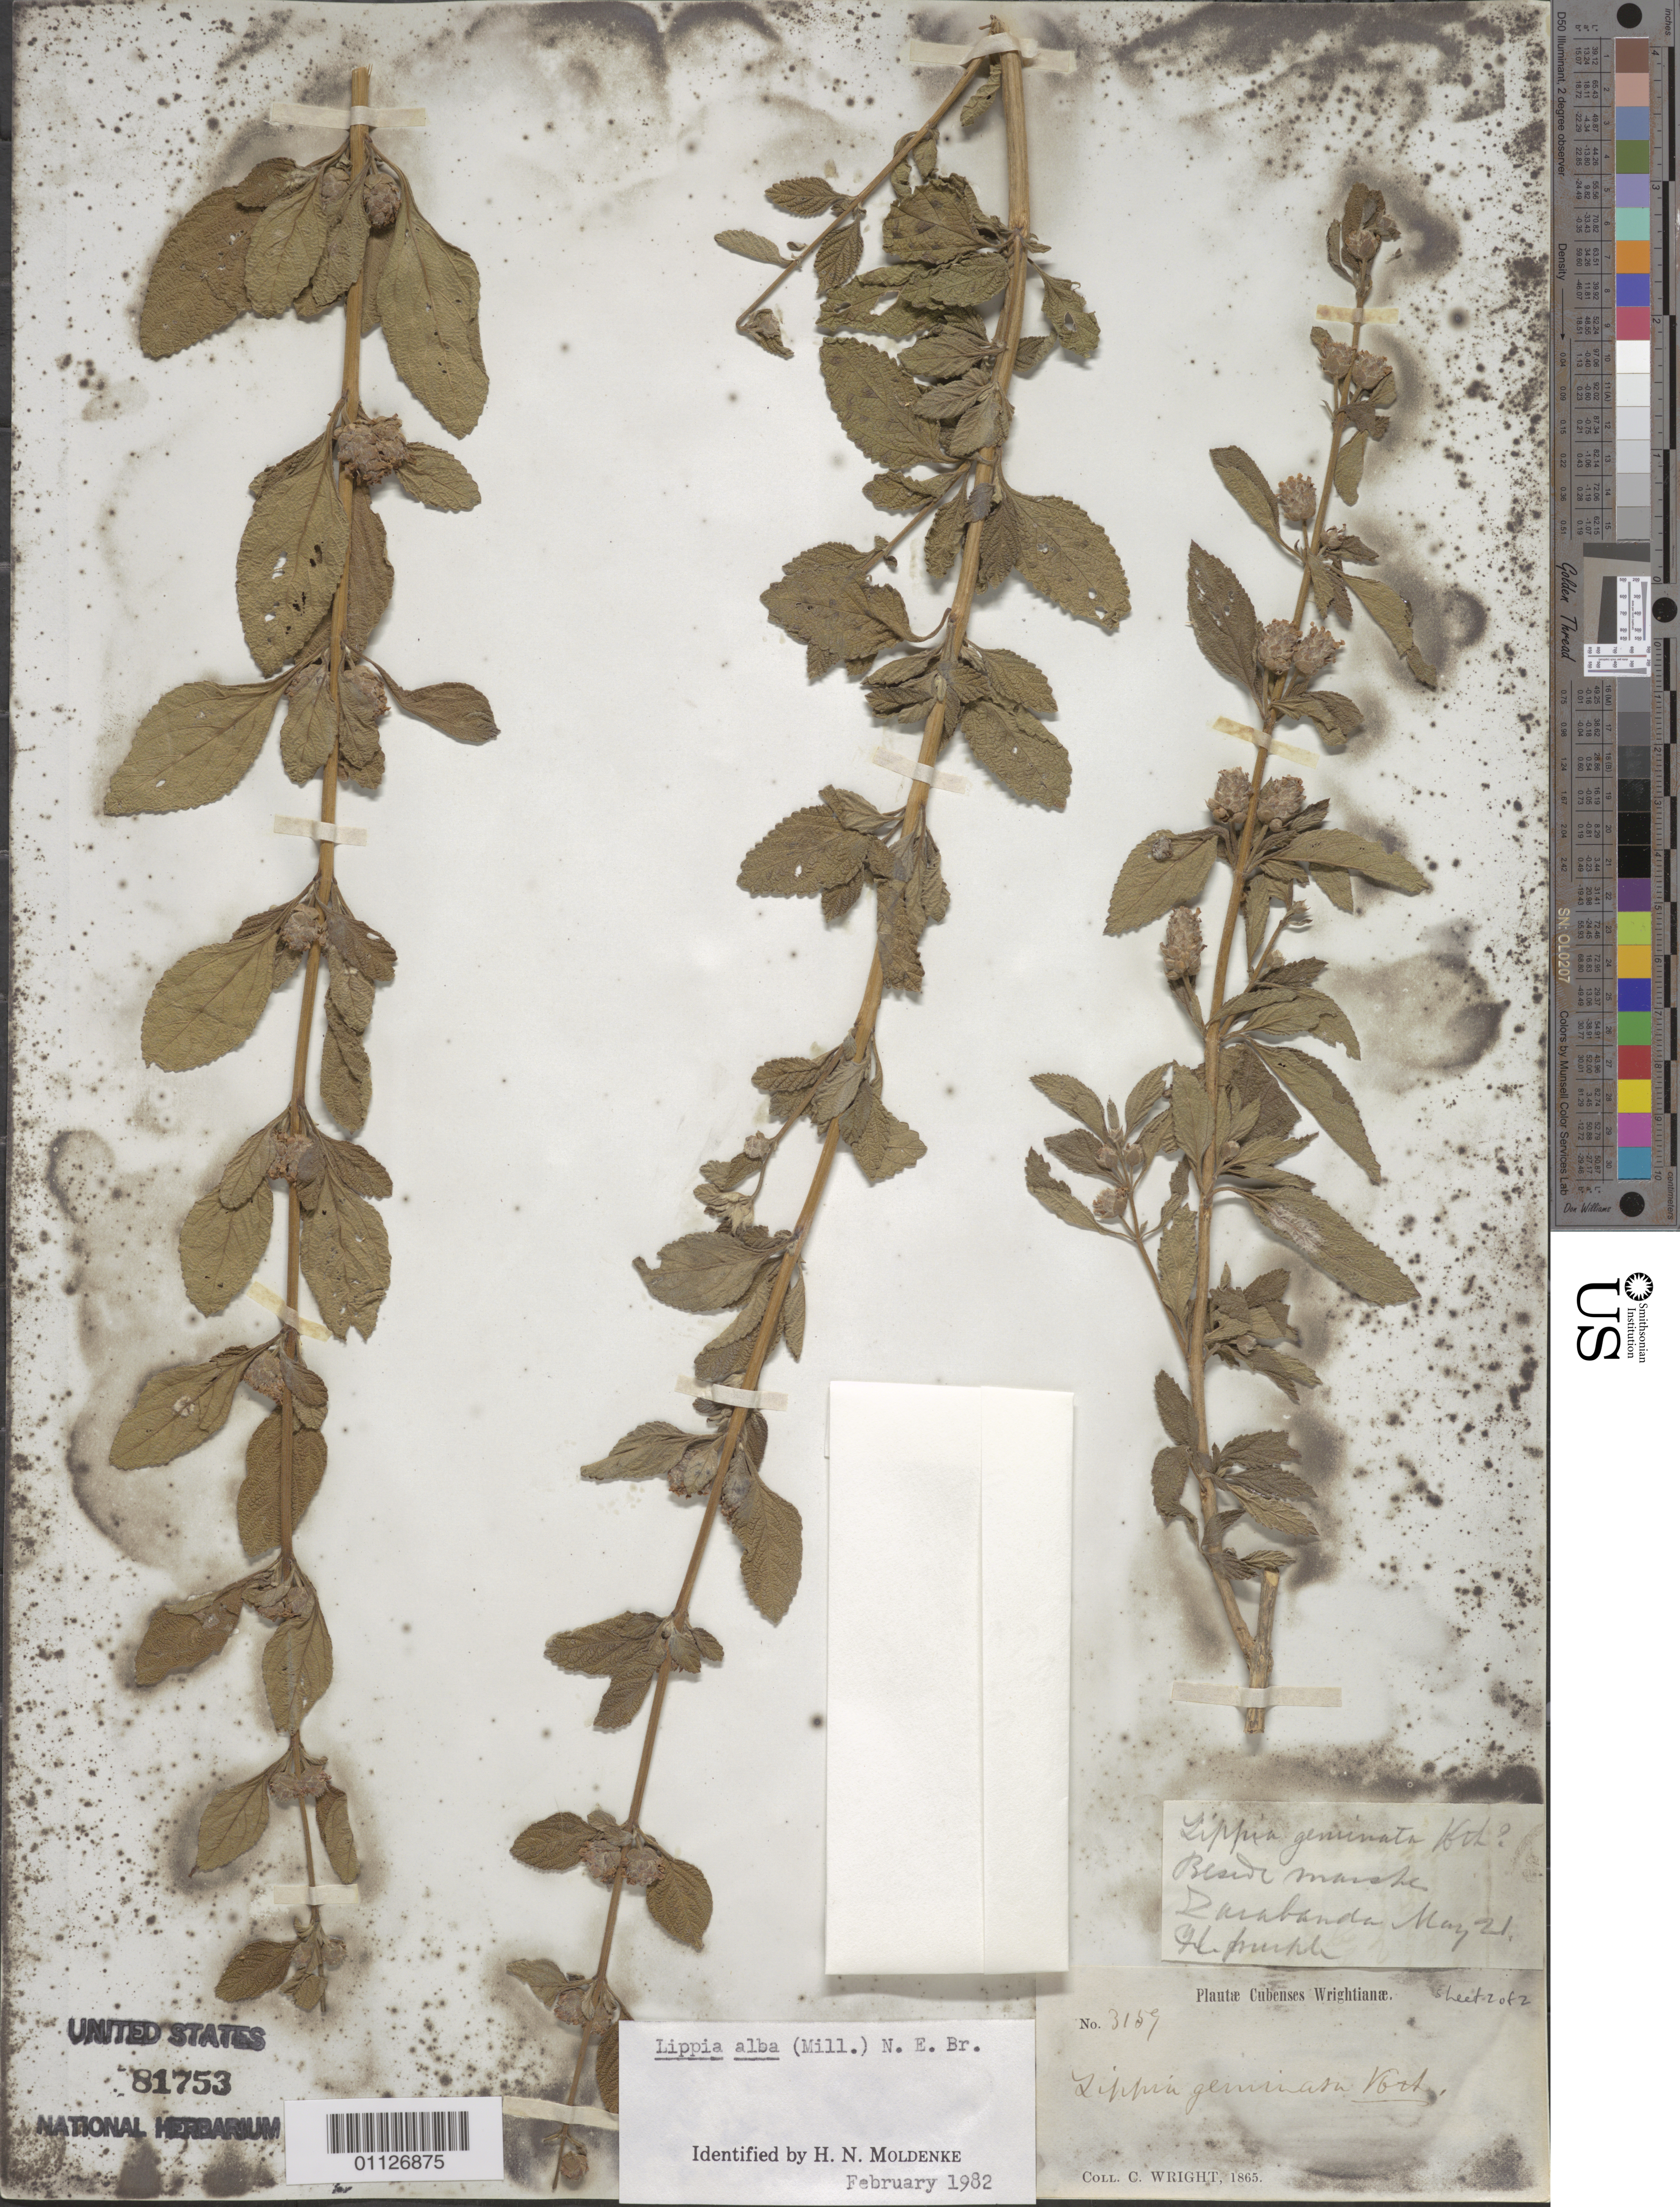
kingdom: Plantae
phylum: Tracheophyta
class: Magnoliopsida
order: Lamiales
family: Verbenaceae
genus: Lippia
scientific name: Lippia alba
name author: (Mill.) N.E. Br. ex Britton & P. Wilson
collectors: C. Wright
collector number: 3159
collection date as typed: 21 May 1865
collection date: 1865-05-21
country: Cuba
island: Cuba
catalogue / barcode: US 81753